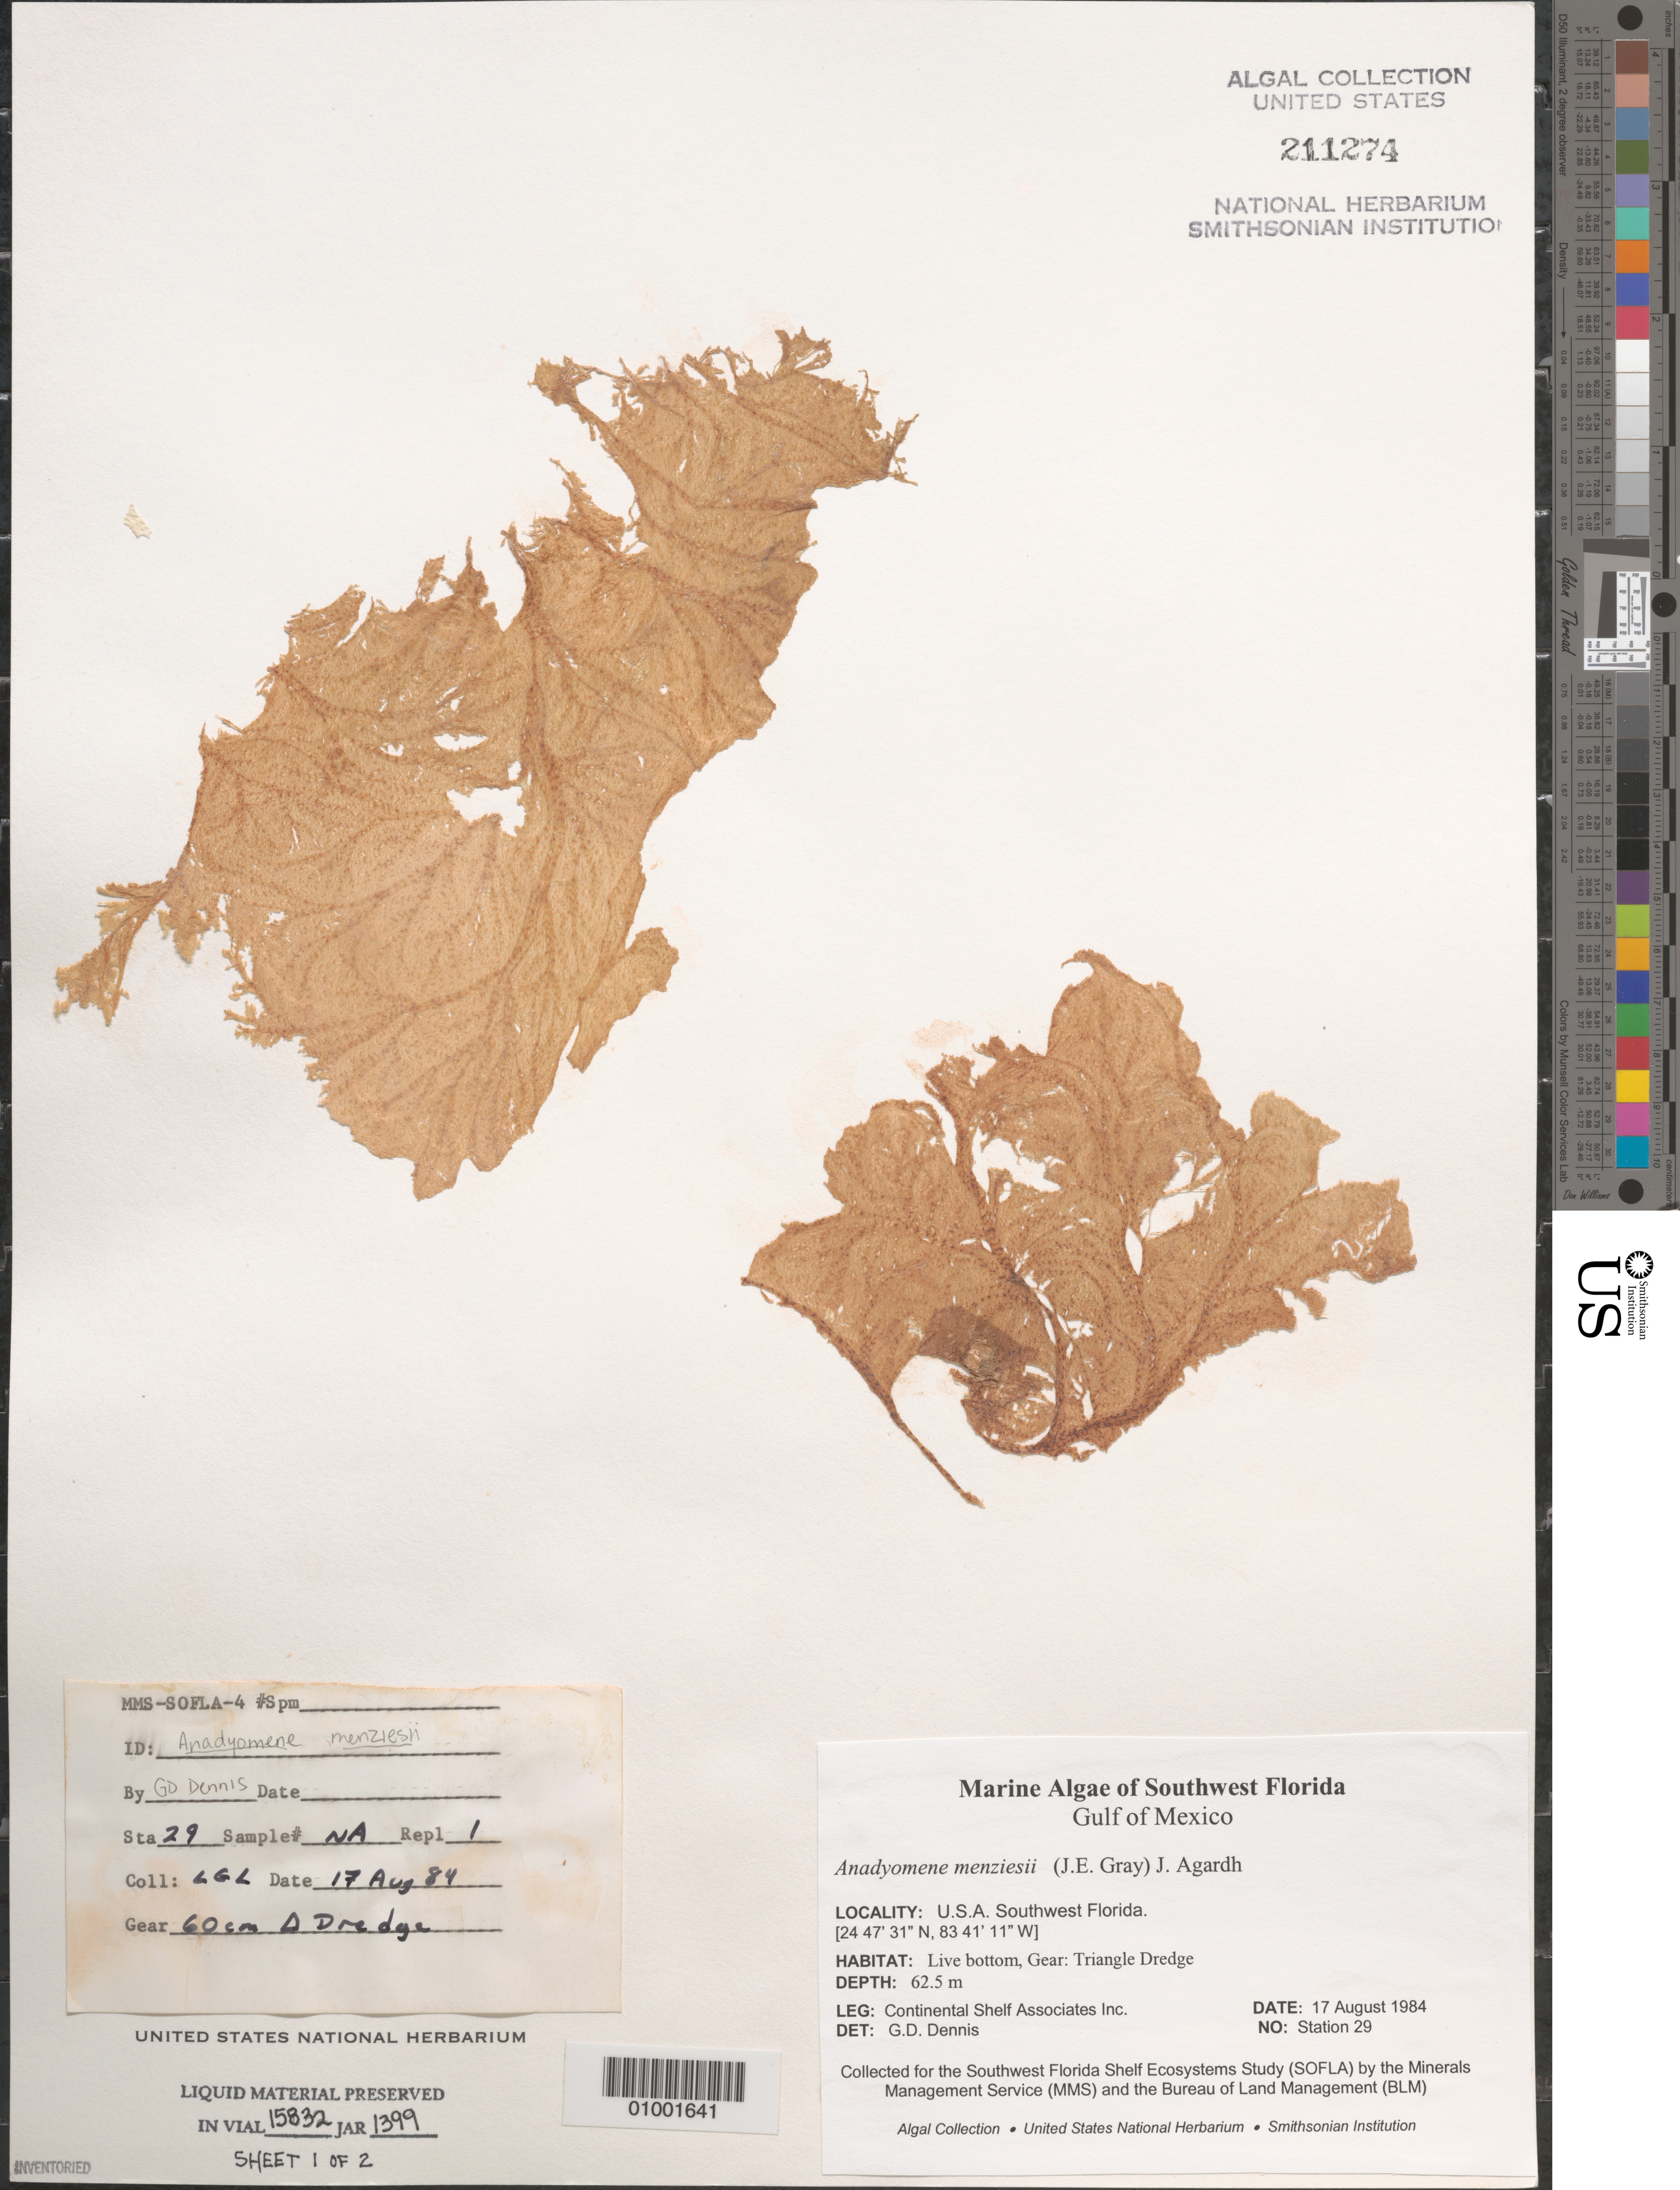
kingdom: Plantae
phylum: Chlorophyta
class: Ulvophyceae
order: Cladophorales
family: Anadyomenaceae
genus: Anadyomene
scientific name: Anadyomene menziesii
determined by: Dennis, G. D.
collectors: Continental Shelf Associates Inc.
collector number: Station 29 Rep 1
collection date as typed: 17 Aug1984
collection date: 1984-08-17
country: United States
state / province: Florida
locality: Gulf of Mexico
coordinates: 24 47'31"N, 83 41'11"W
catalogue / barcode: US 211274